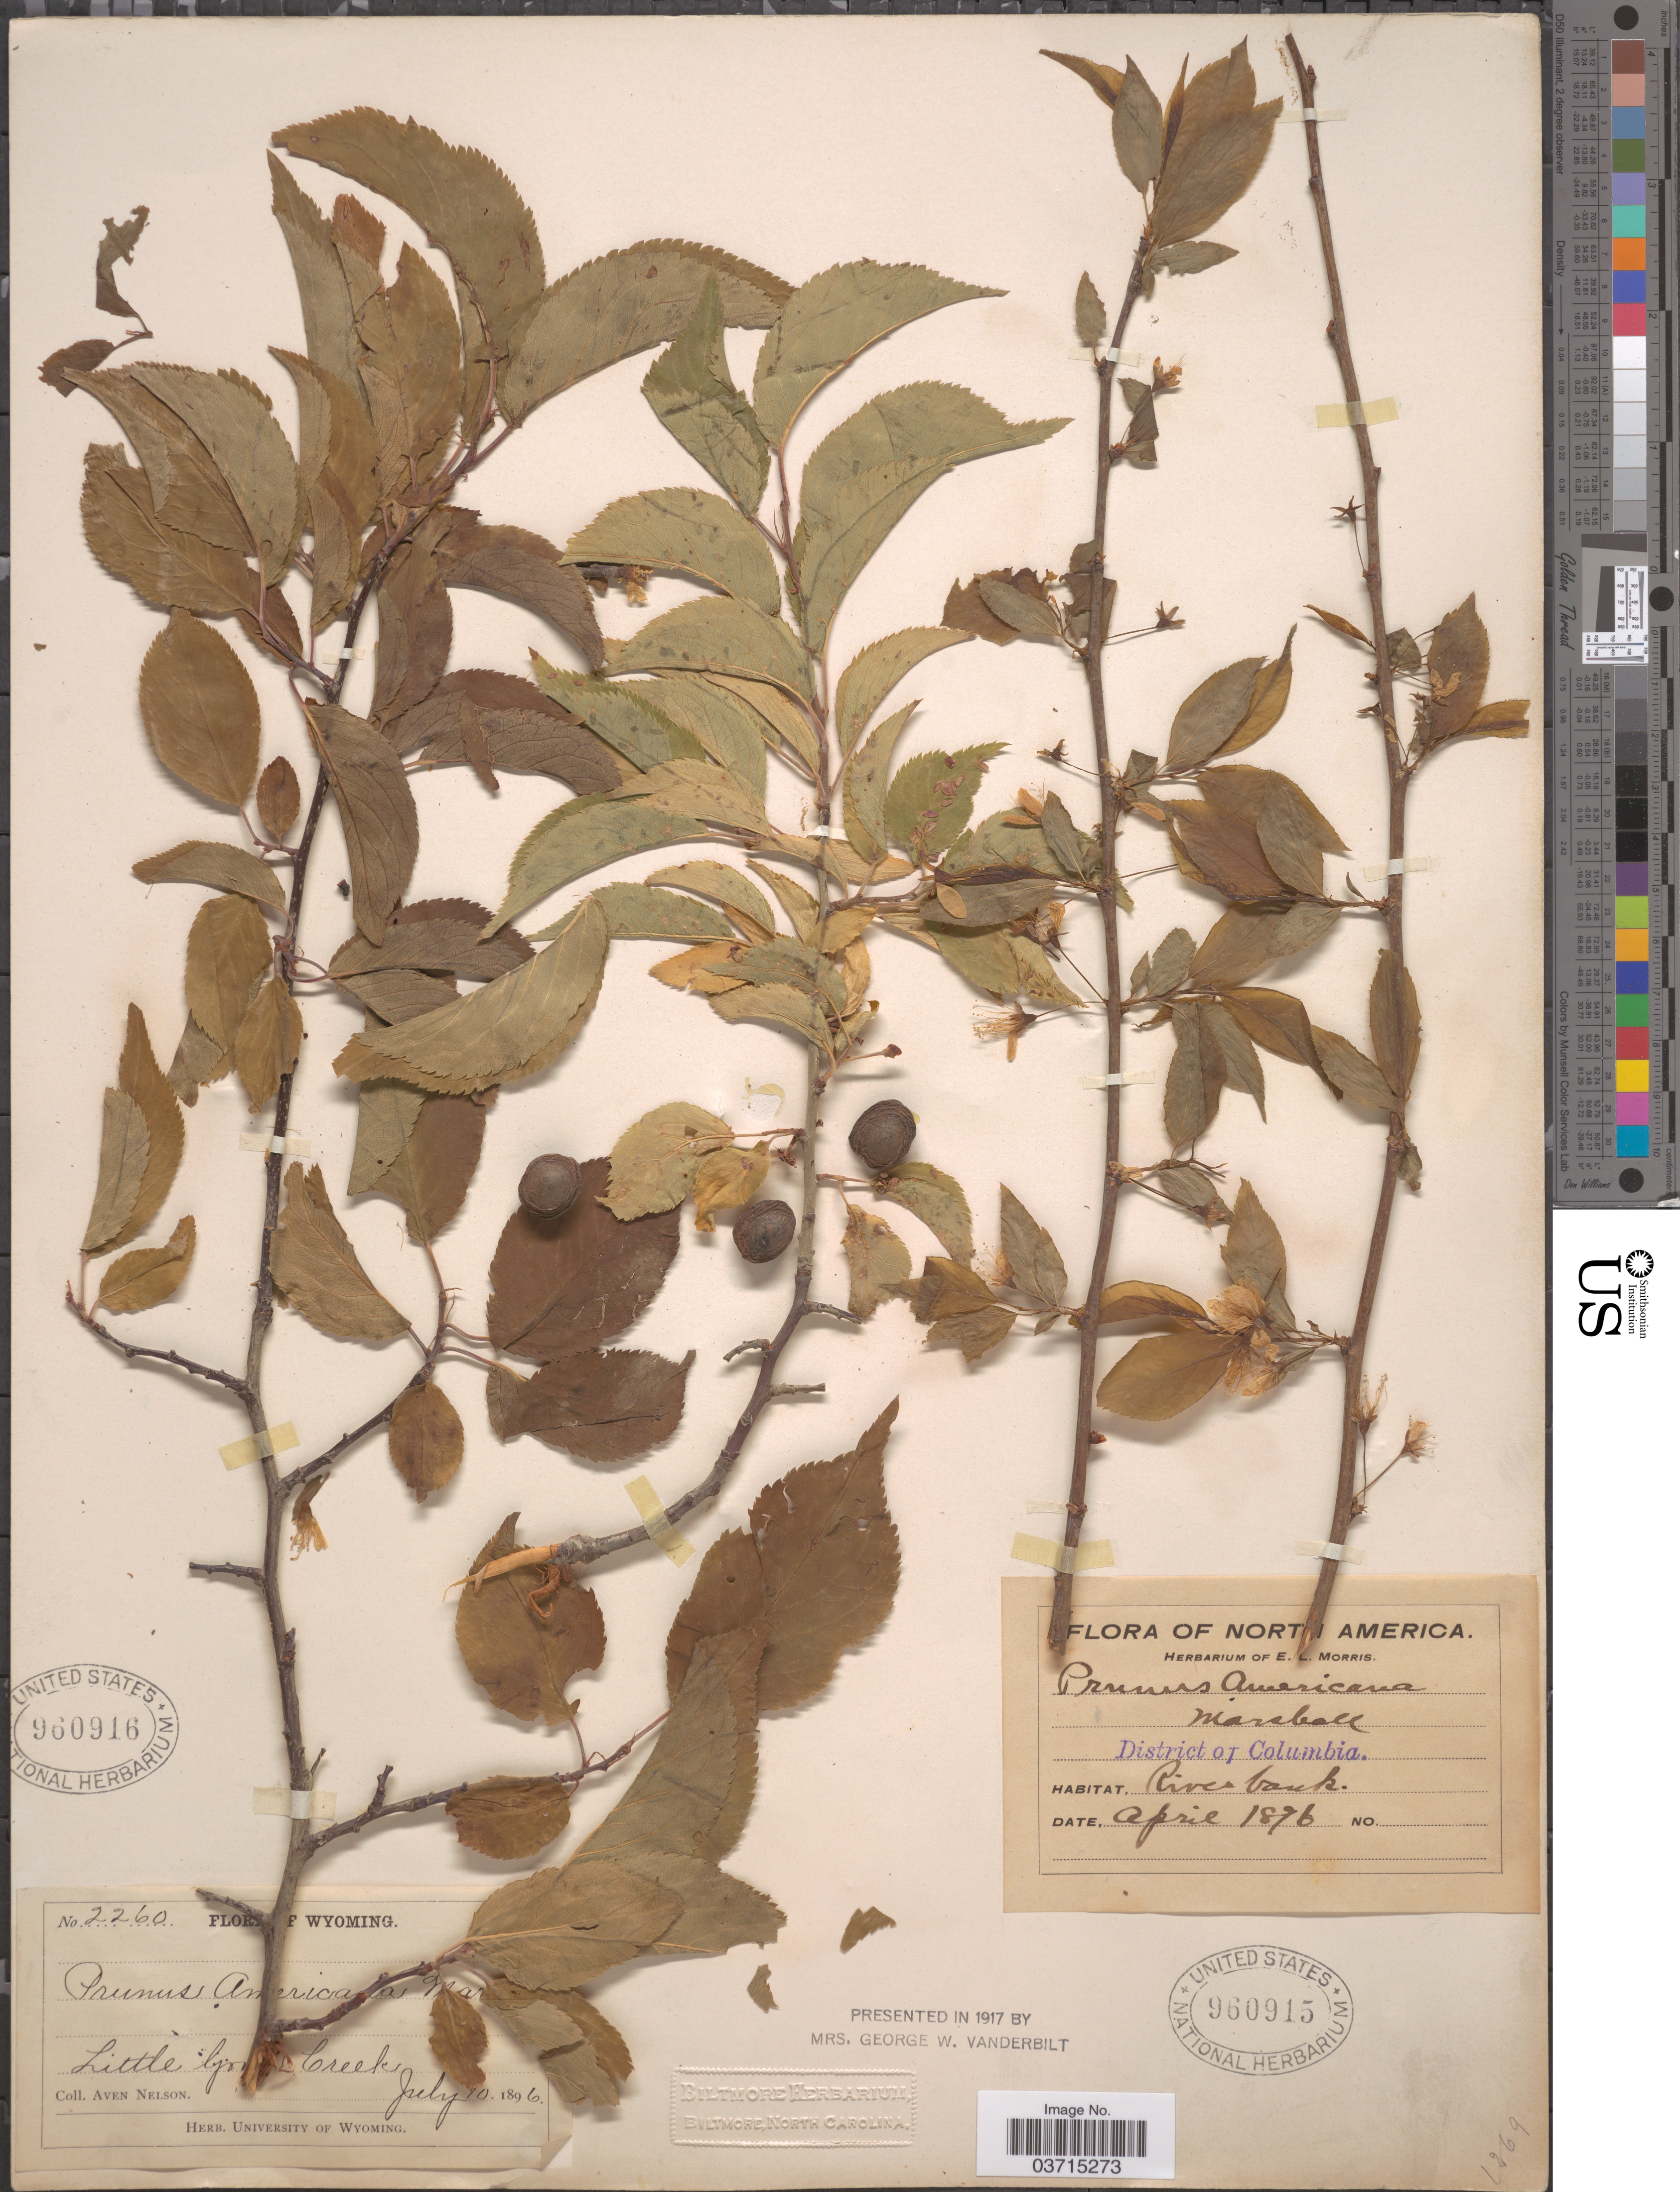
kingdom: Plantae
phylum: Tracheophyta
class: Magnoliopsida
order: Rosales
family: Rosaceae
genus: Prunus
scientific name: Prunus americana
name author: Marshall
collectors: ex herb. Of E. L. Morris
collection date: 1876-04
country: United States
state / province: District of Columbia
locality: Marshall.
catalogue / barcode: US 960915-2